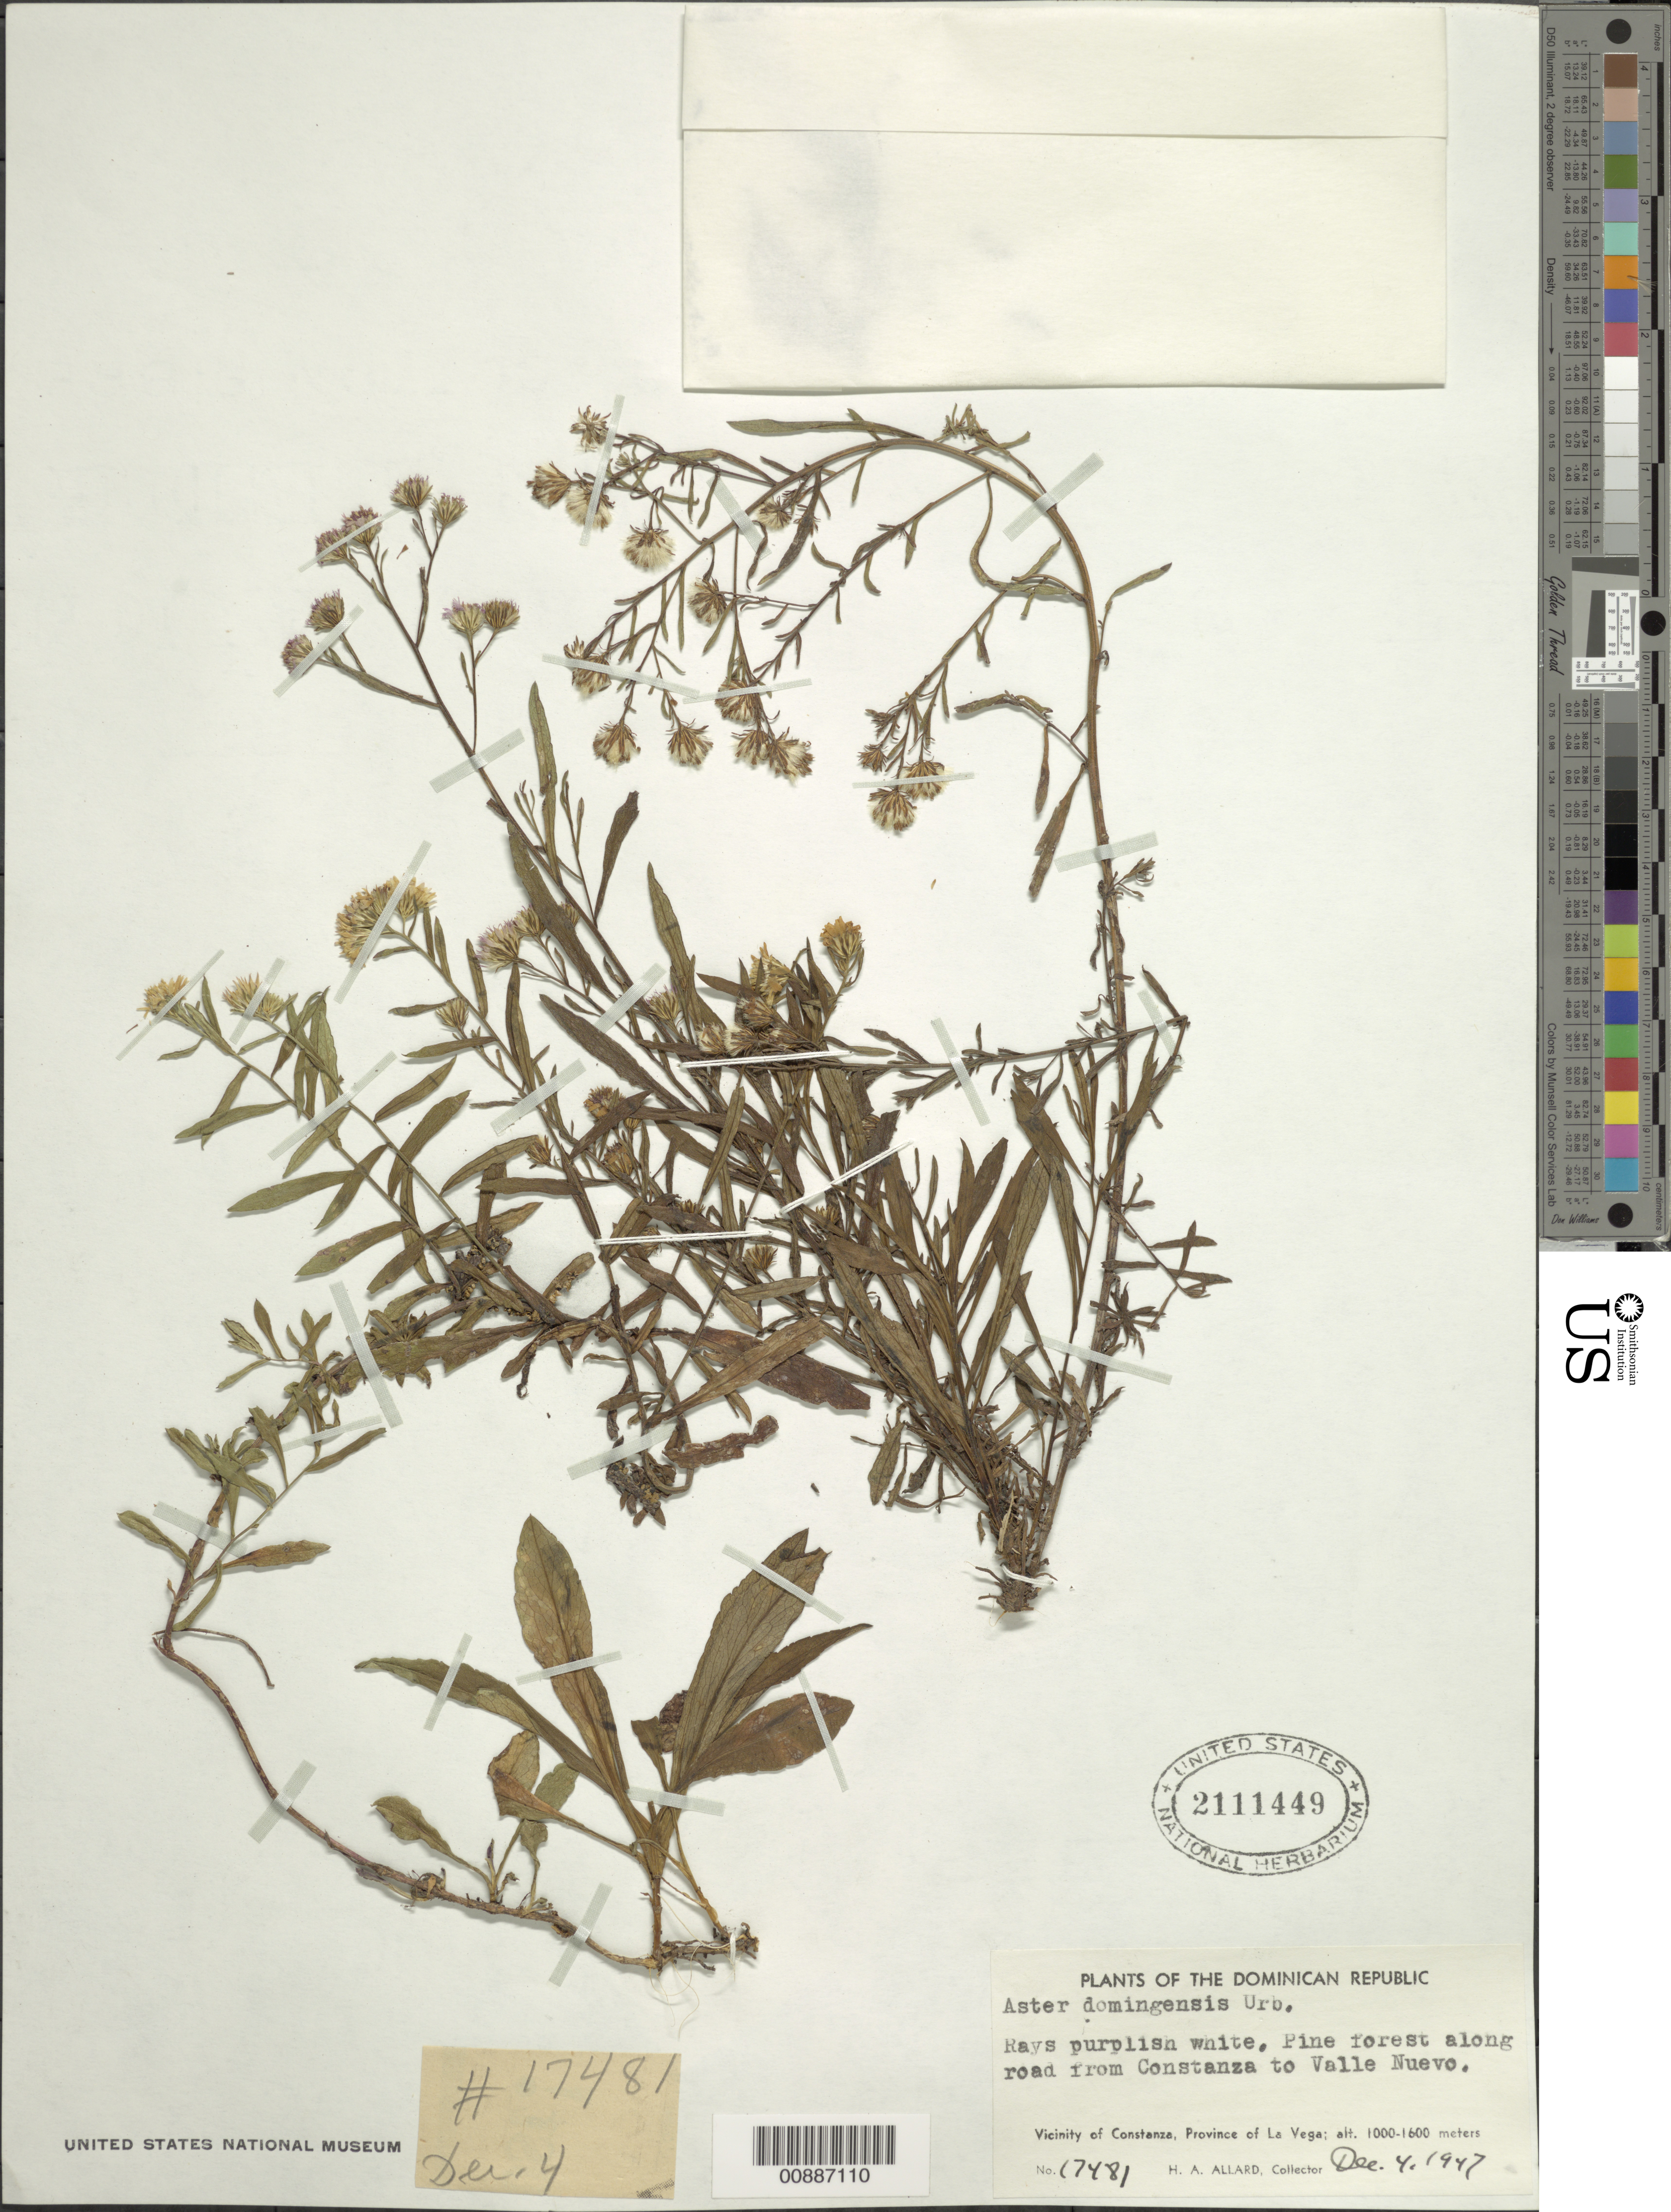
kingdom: Plantae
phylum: Tracheophyta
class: Magnoliopsida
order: Asterales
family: Asteraceae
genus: Symphyotrichum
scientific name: Symphyotrichum domingensis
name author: (Urb.) G.L. Nesom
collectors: H. A. Allard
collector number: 17481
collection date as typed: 04 Dec 1947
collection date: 1947-12-04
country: Dominican Republic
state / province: La Vega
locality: Vicinity of Constanza. Road from Constanza to Valle Nuevo.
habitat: Pine forest along road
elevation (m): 1000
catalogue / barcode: US 2111449